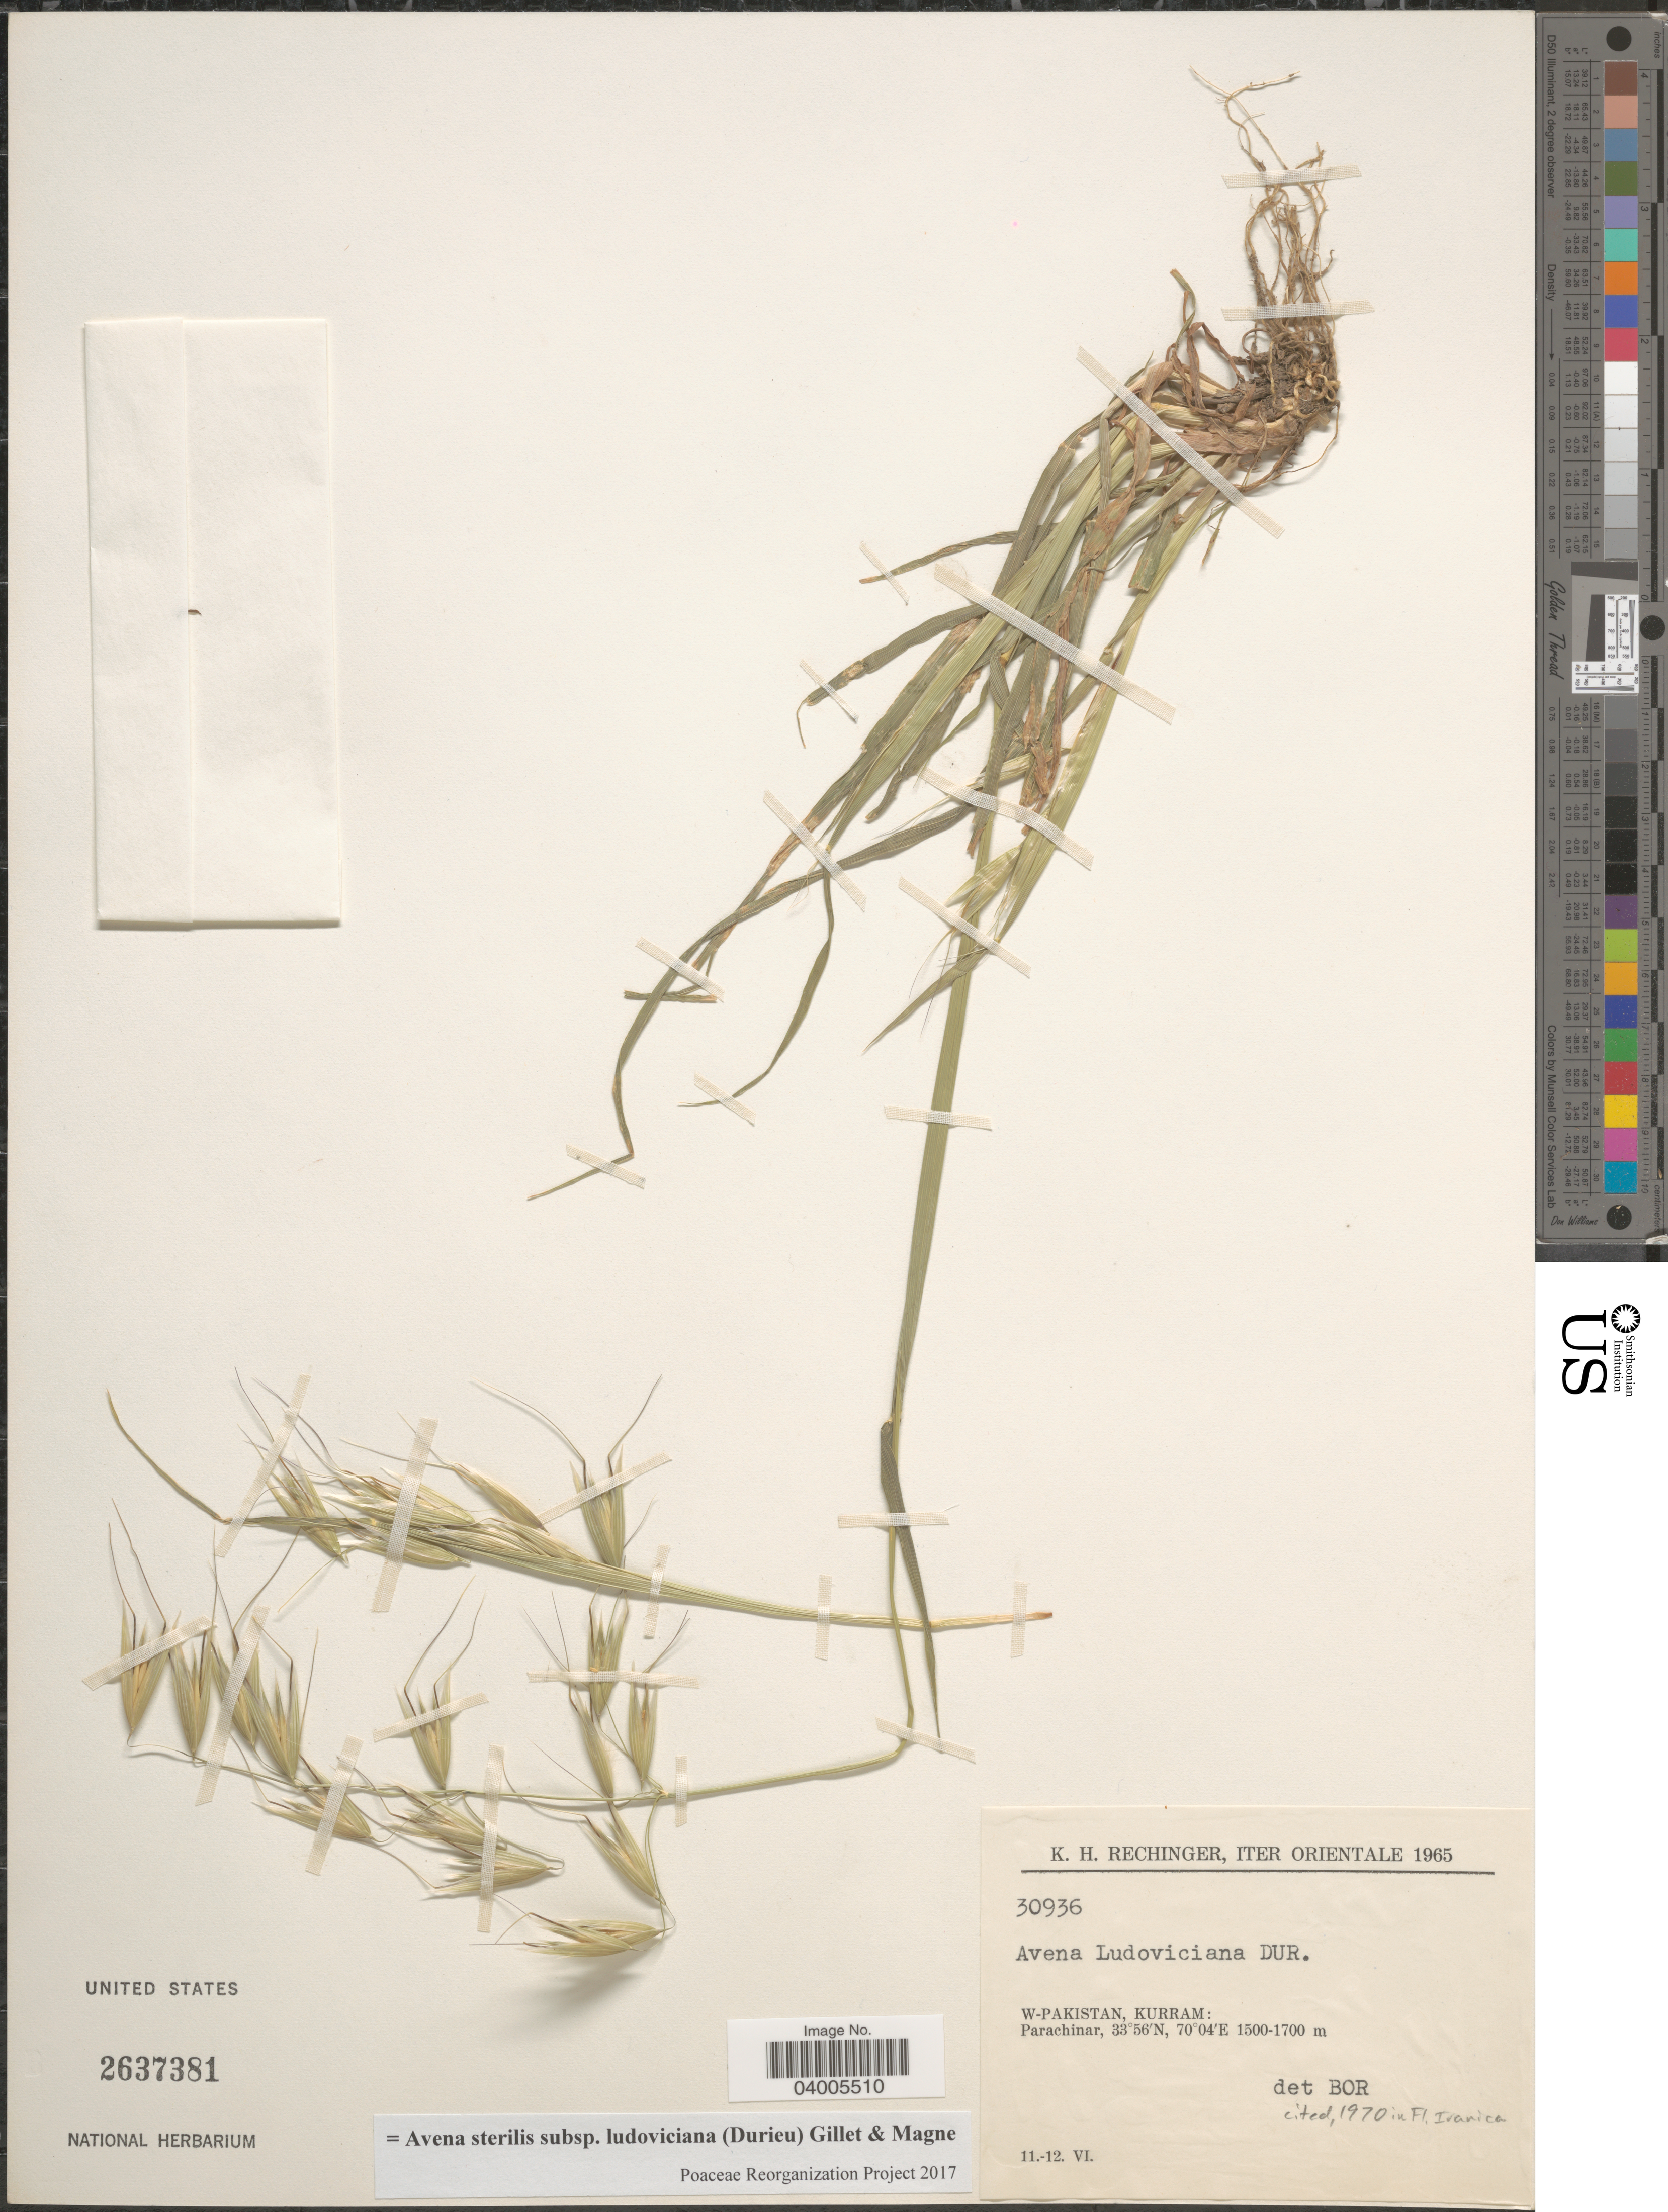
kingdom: Plantae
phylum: Tracheophyta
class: Liliopsida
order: Poales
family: Poaceae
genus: Avena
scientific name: Avena sterilis subsp. ludoviciana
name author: (Durieu) J.M. Gillett & Magne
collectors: K. H. Rechinger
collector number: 30936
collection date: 1965-06-11/1965-06-12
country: Pakistan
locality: Iter Orientale. W-Pakistan, Kurram: Parachinar.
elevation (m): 1500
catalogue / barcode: US 2637381